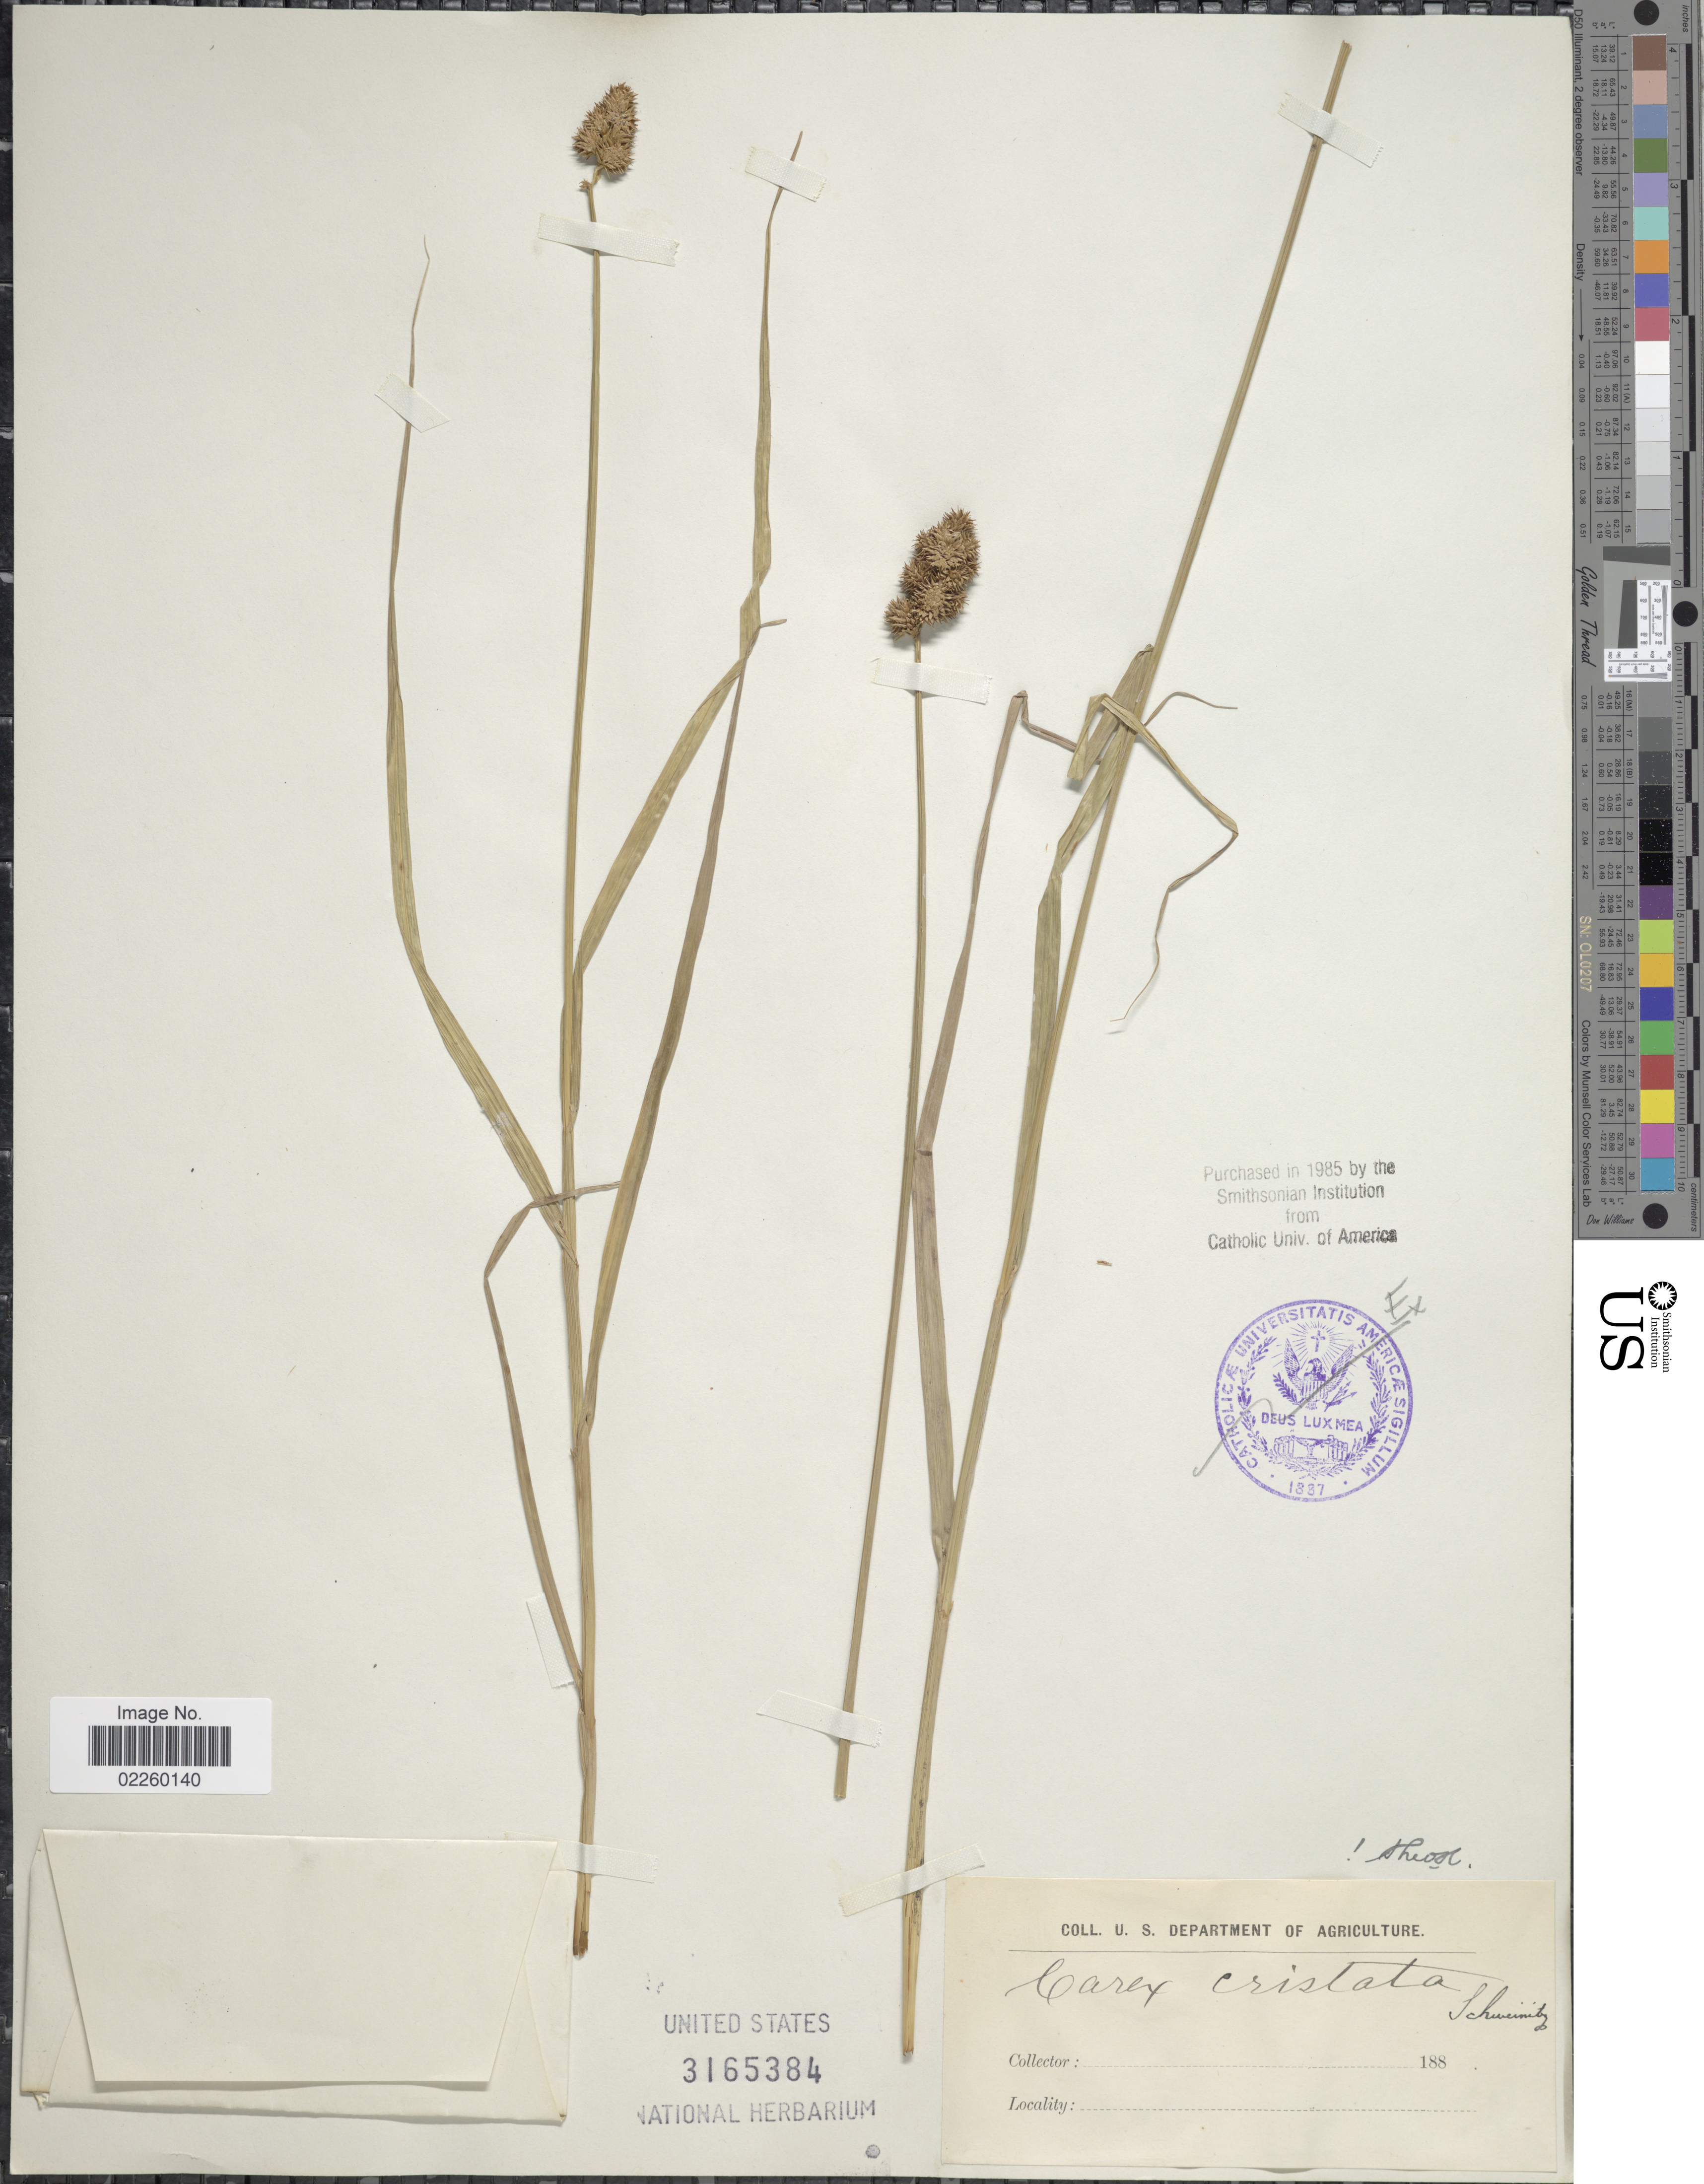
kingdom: Plantae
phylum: Tracheophyta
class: Liliopsida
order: Poales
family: Cyperaceae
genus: Carex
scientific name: Carex cristatella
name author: Britton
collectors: U.S. Department of Agriculture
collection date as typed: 188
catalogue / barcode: US 3165384